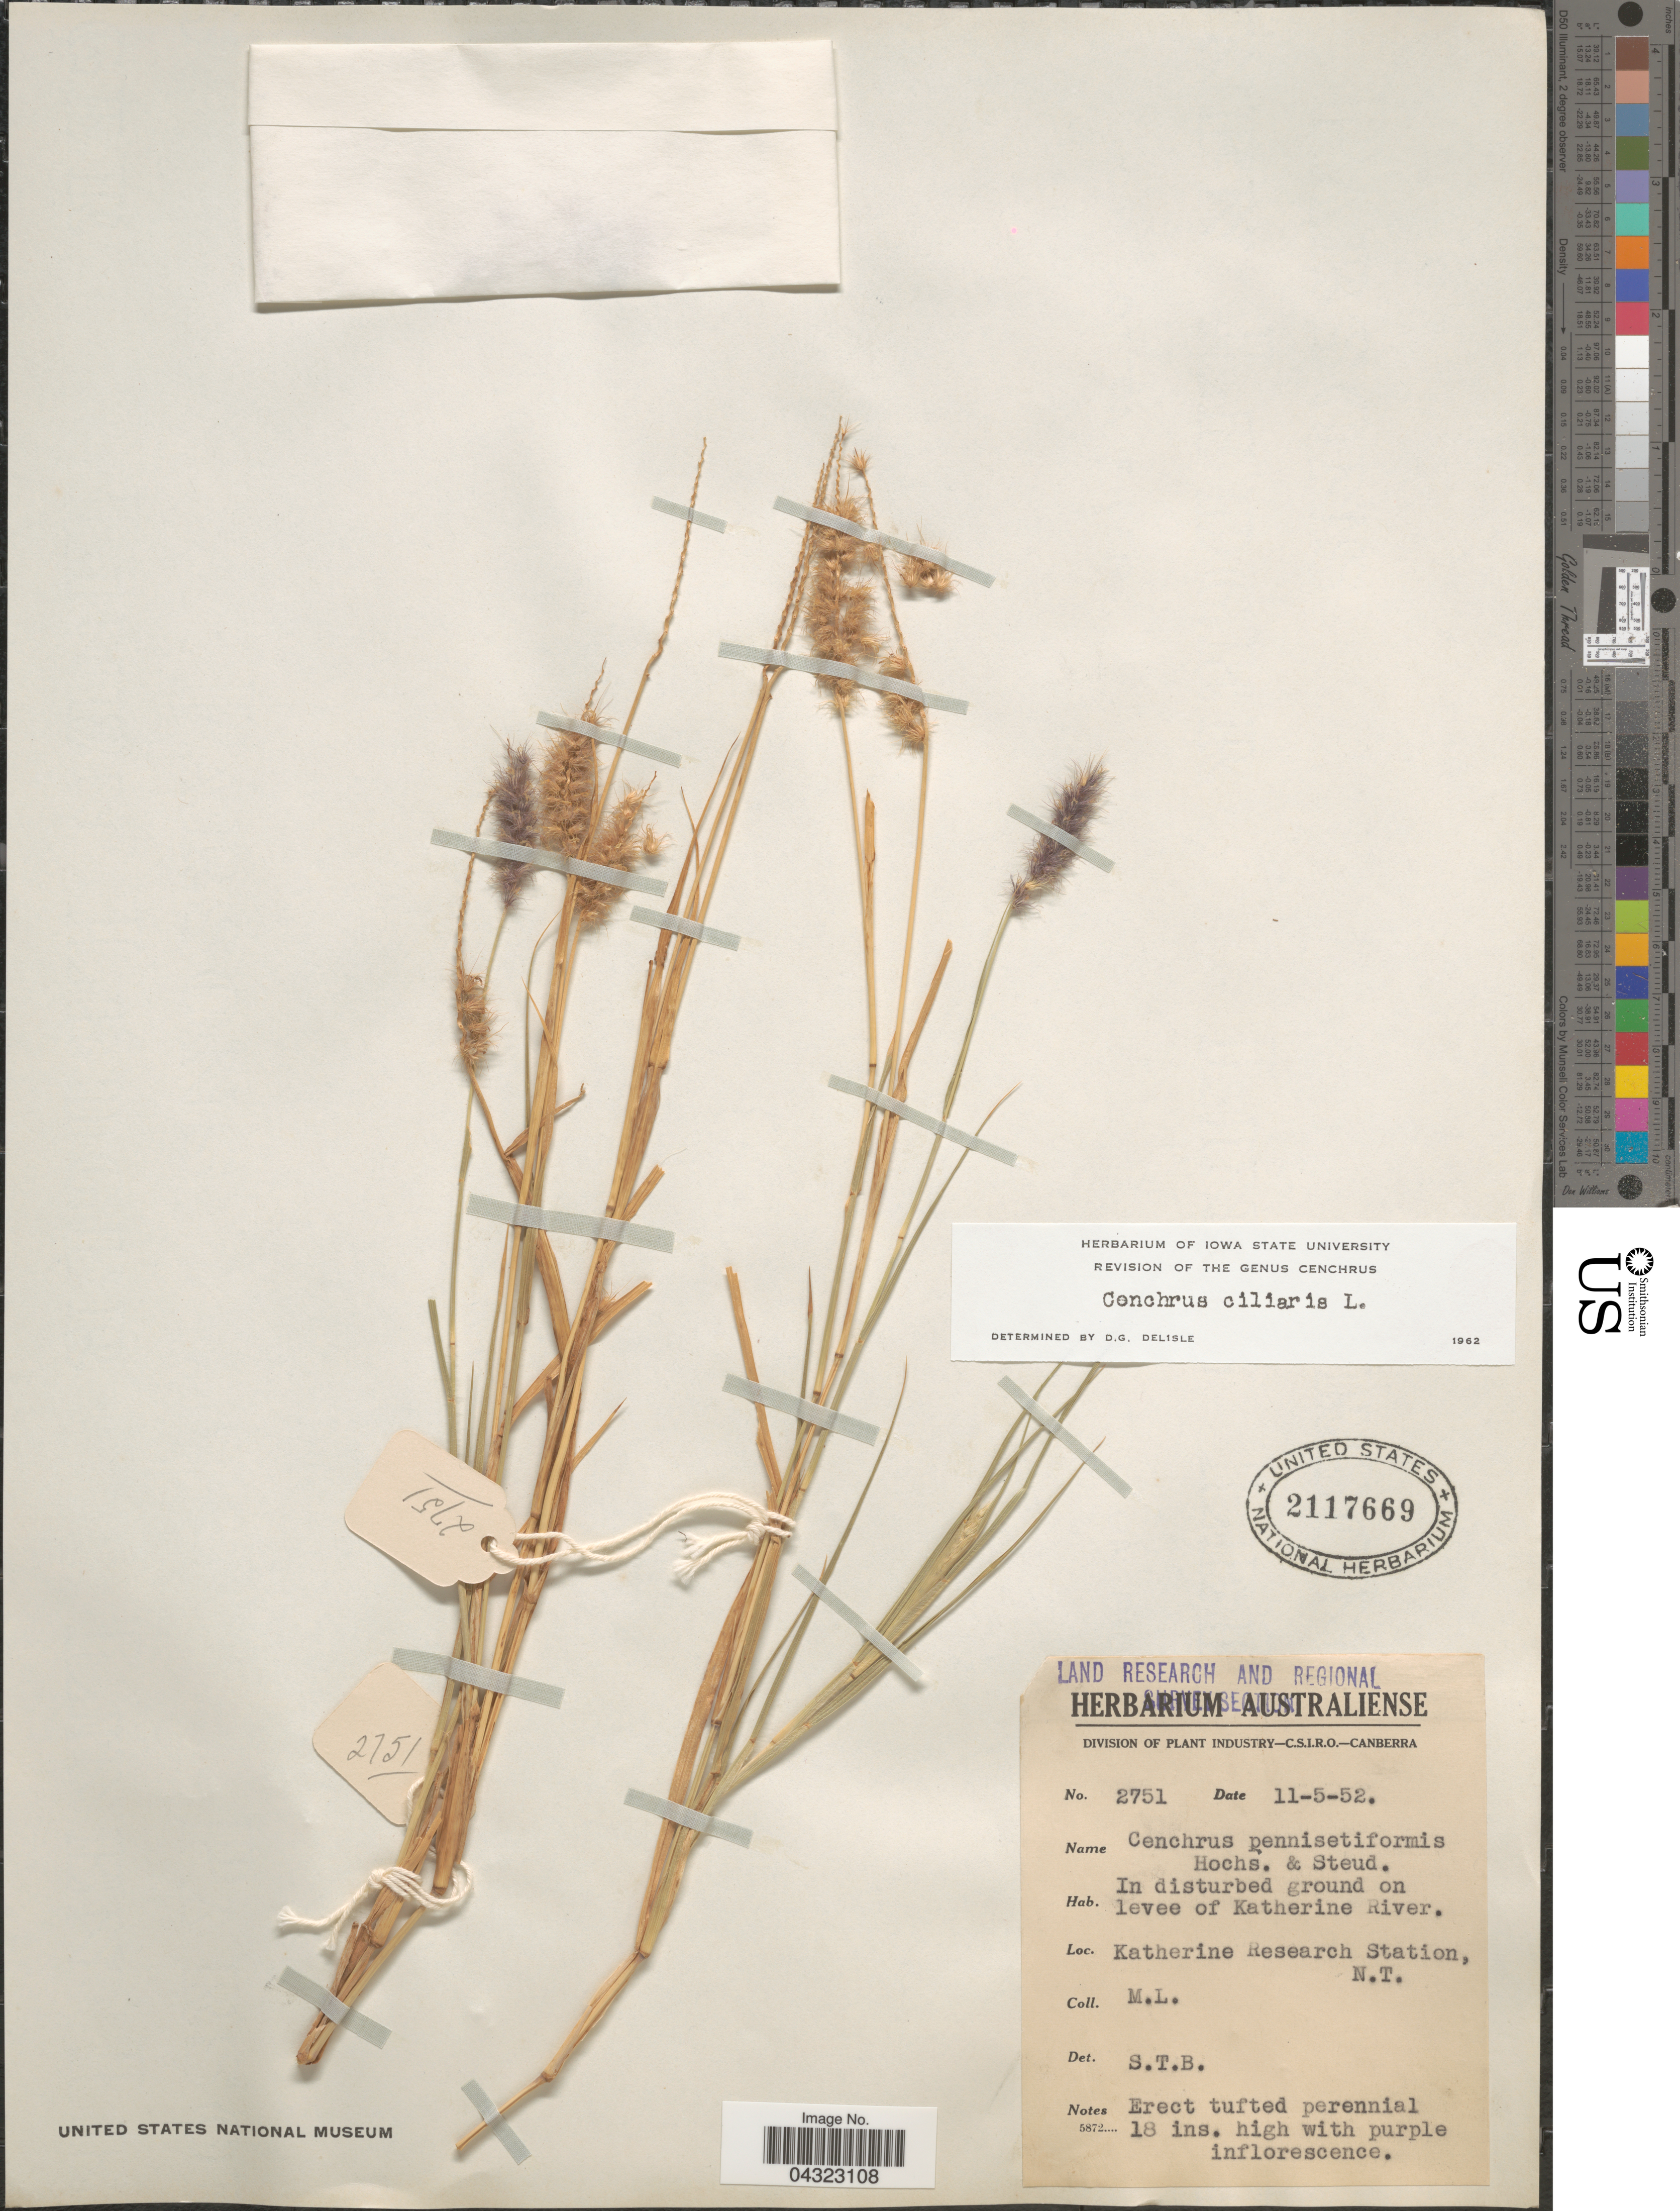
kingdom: Plantae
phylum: Tracheophyta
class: Liliopsida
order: Poales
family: Poaceae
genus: Cenchrus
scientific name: Cenchrus pennisetiformis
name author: Hochst. & Steud. ex Steud.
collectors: M. L.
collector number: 2751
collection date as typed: Transcribed d/m/y: 11/5/52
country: Canada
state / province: Northwest Territories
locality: In disturbed ground on levee of Katherine River. Katherine Research Station, N. T.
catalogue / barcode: US 2117669